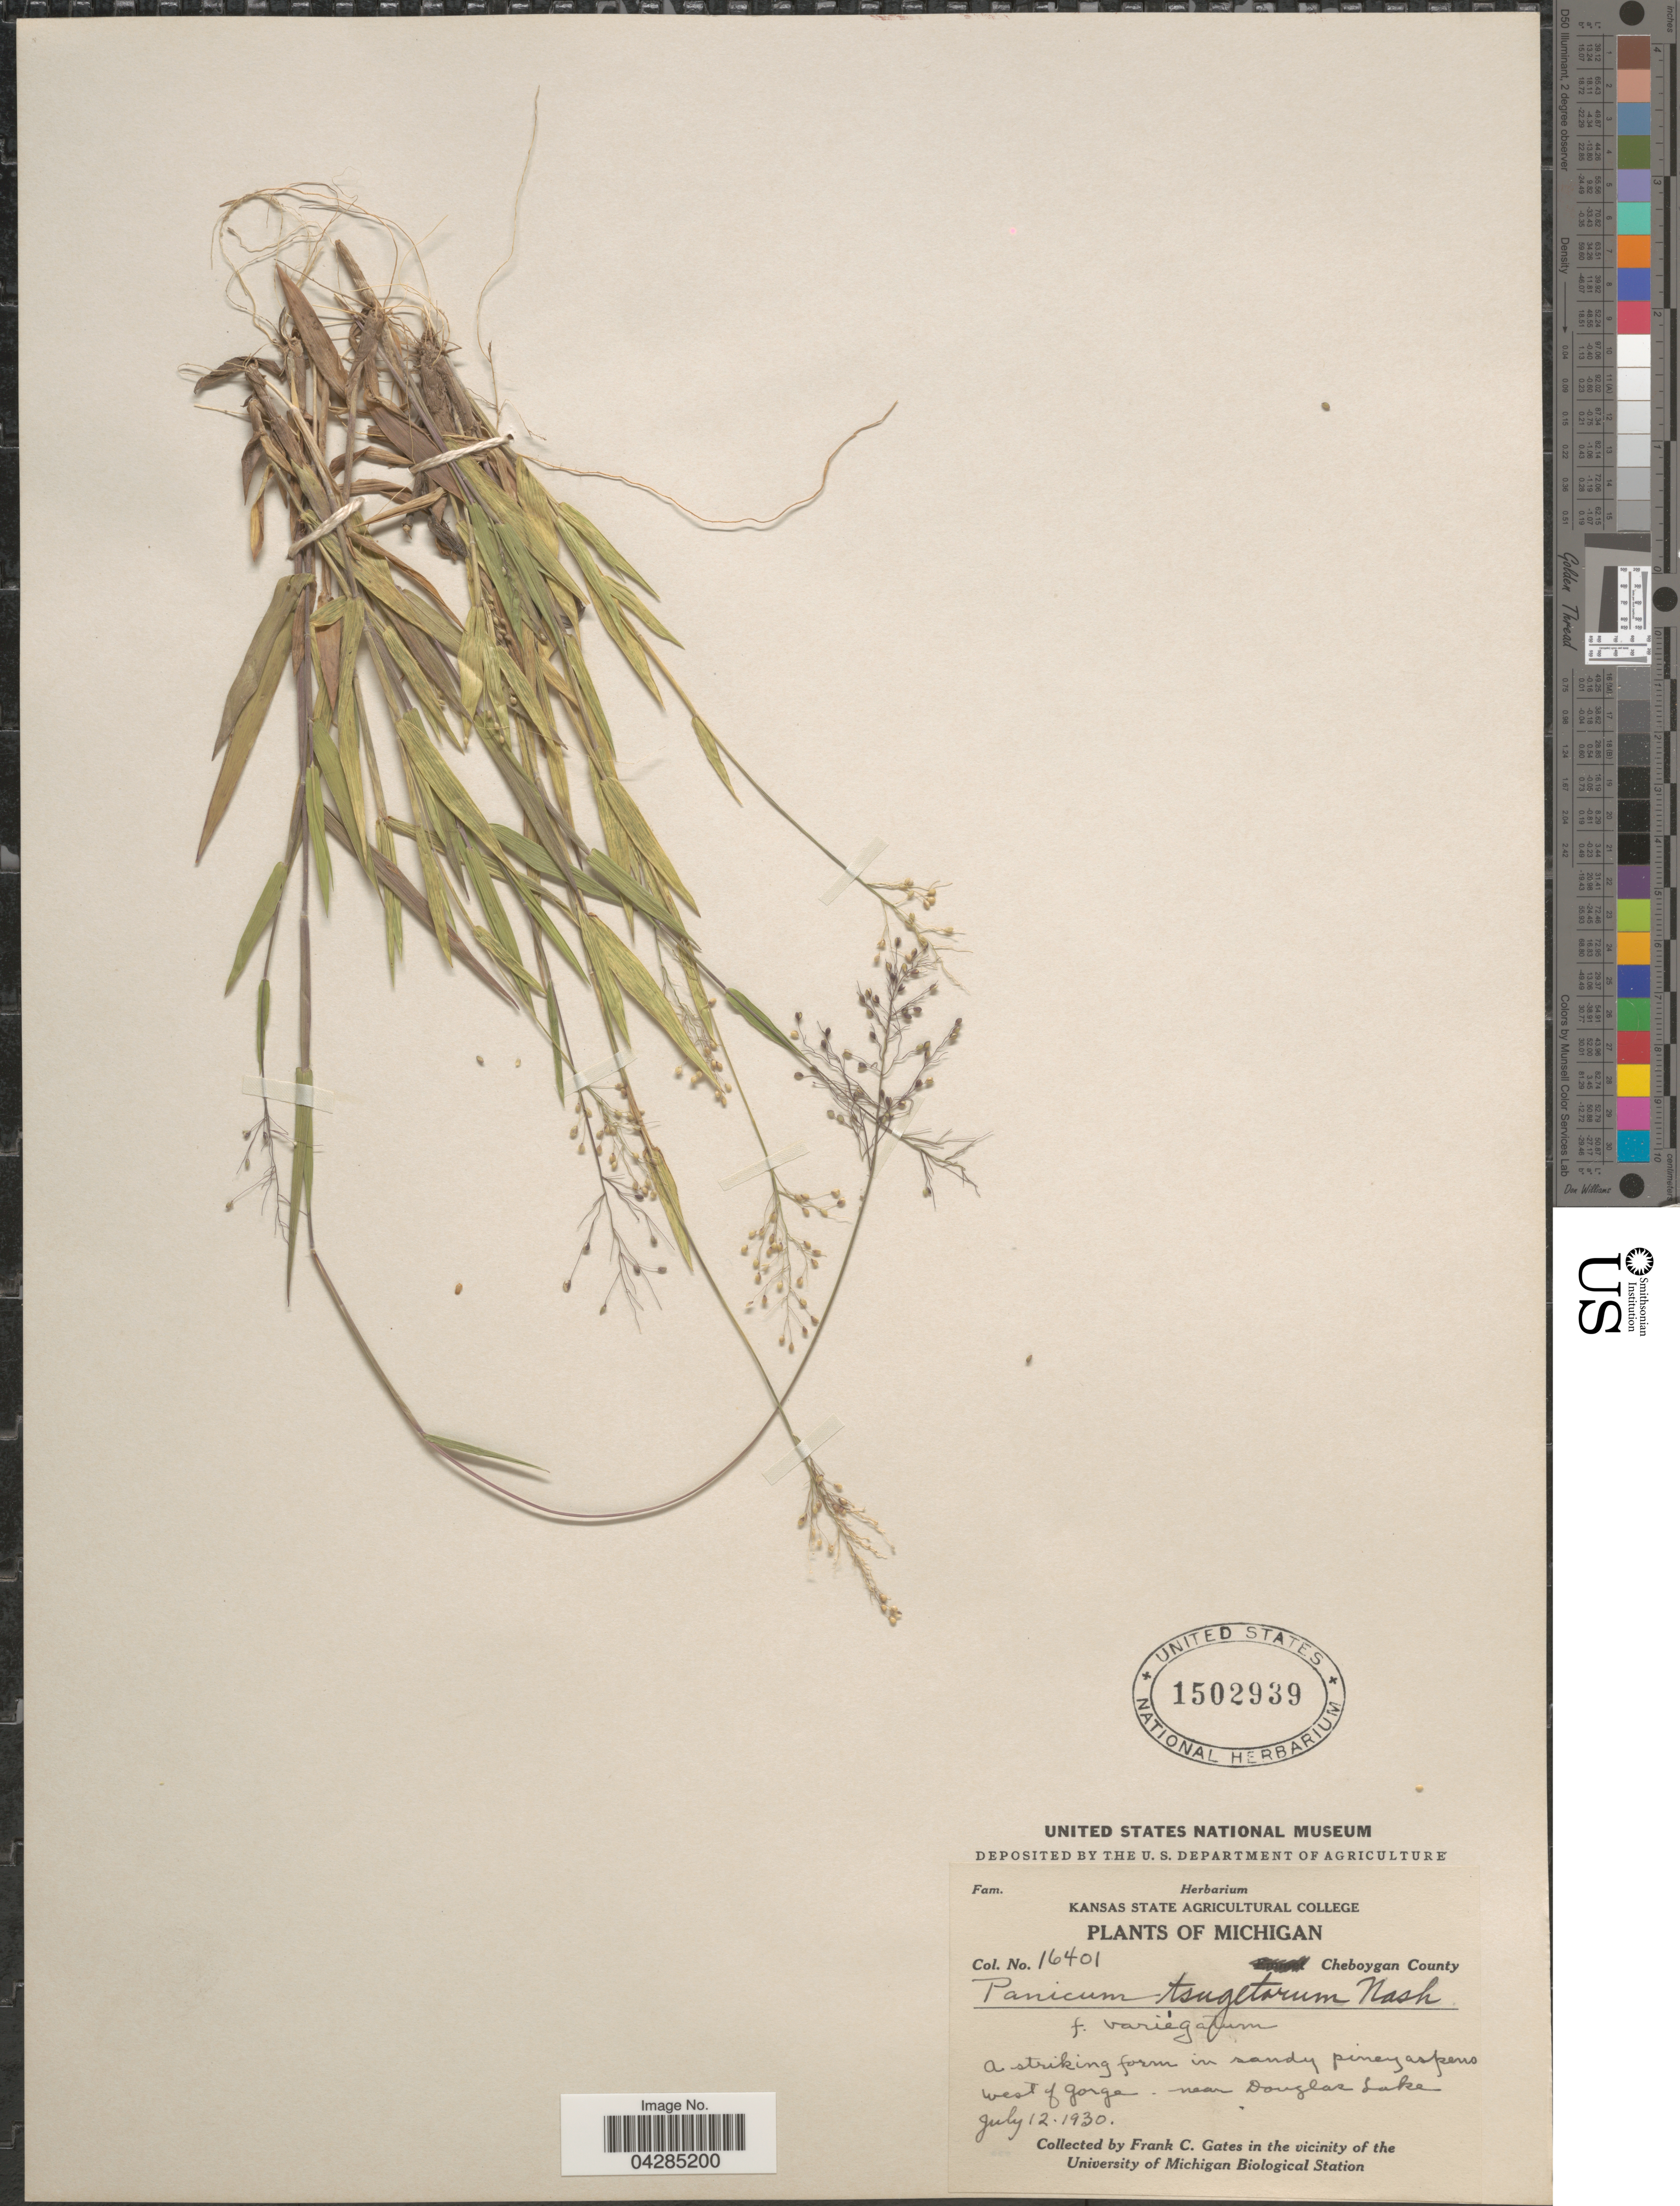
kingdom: Plantae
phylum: Tracheophyta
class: Liliopsida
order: Poales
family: Poaceae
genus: Dichanthelium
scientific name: Dichanthelium portoricense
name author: (Desv. ex Ham.) B.F. Hansen & Wunderlin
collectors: F. C. Gates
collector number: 16401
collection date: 1930-07-12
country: United States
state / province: Michigan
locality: Cheboygan County. In sandy piney aspens west of Gorge near Douglas Lake. In the vicinity of the University of Michigan Biological Station.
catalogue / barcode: US 1502939